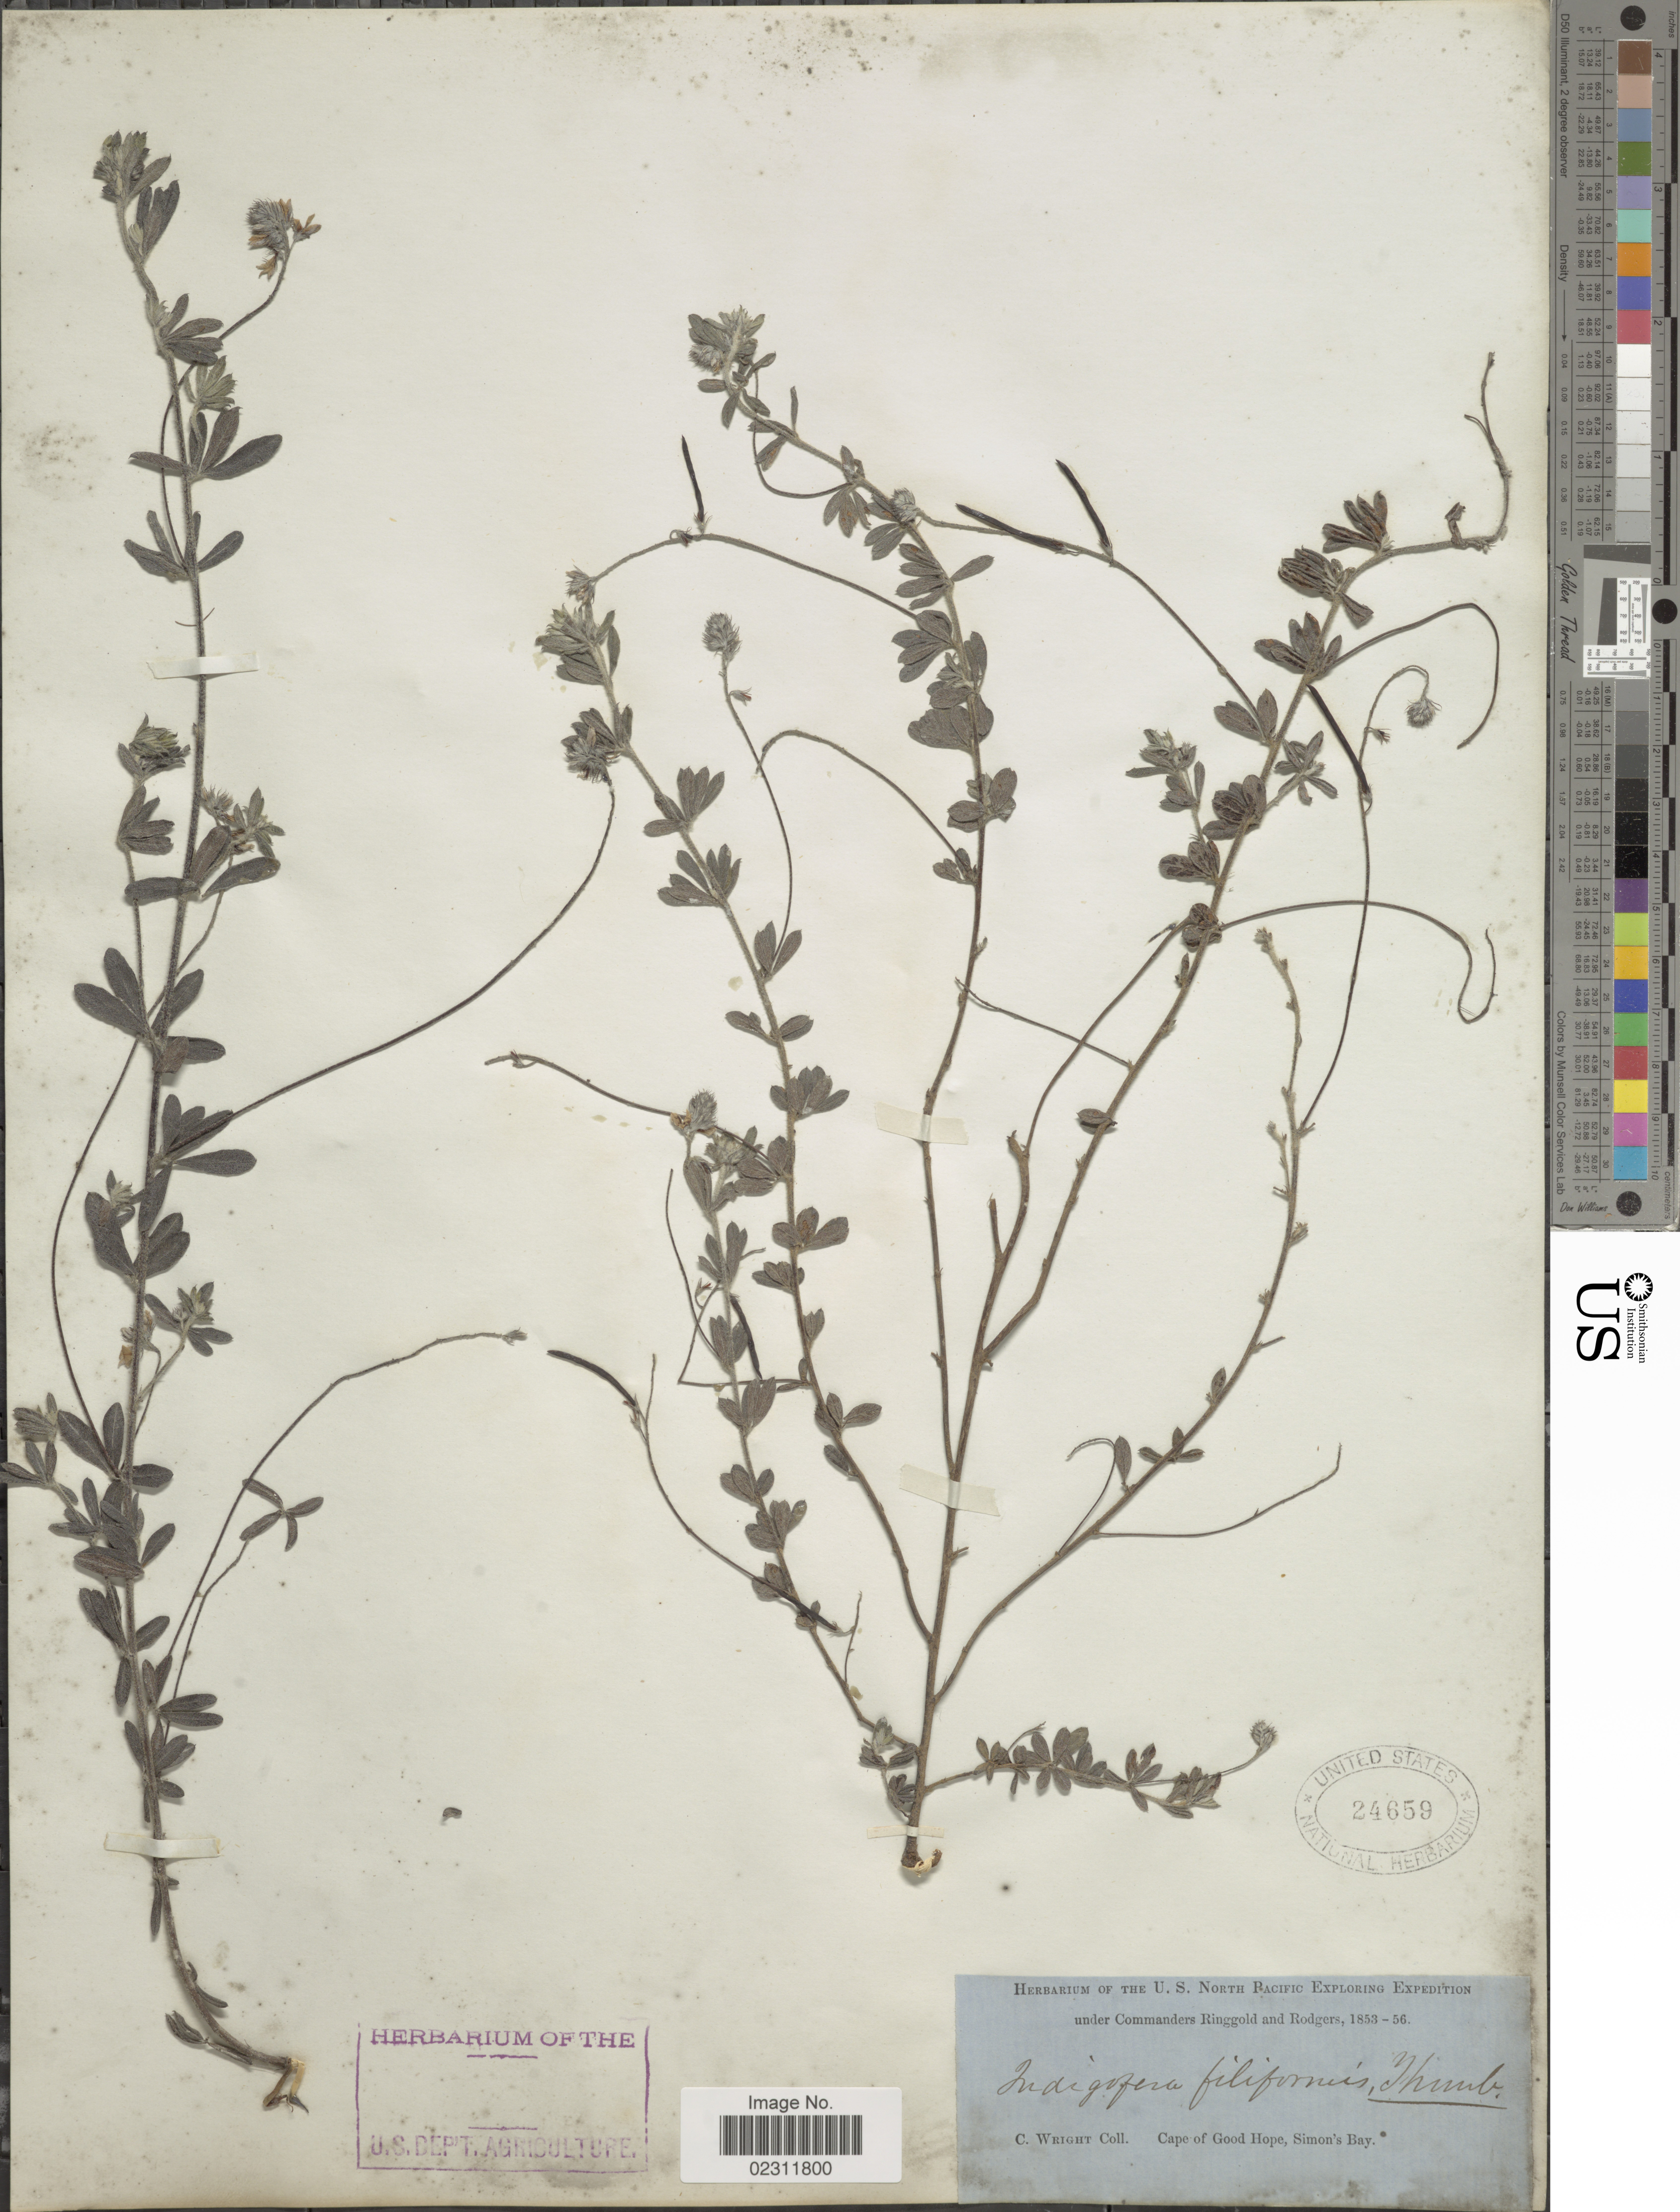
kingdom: Plantae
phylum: Tracheophyta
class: Magnoliopsida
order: Fabales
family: Fabaceae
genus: Indigofera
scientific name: Indigofera filiformis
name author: L. f.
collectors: C. Wright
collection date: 1853/1856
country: South Africa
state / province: Western Cape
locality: Cape of Good Hope, Simon's Bay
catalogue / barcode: US 24659